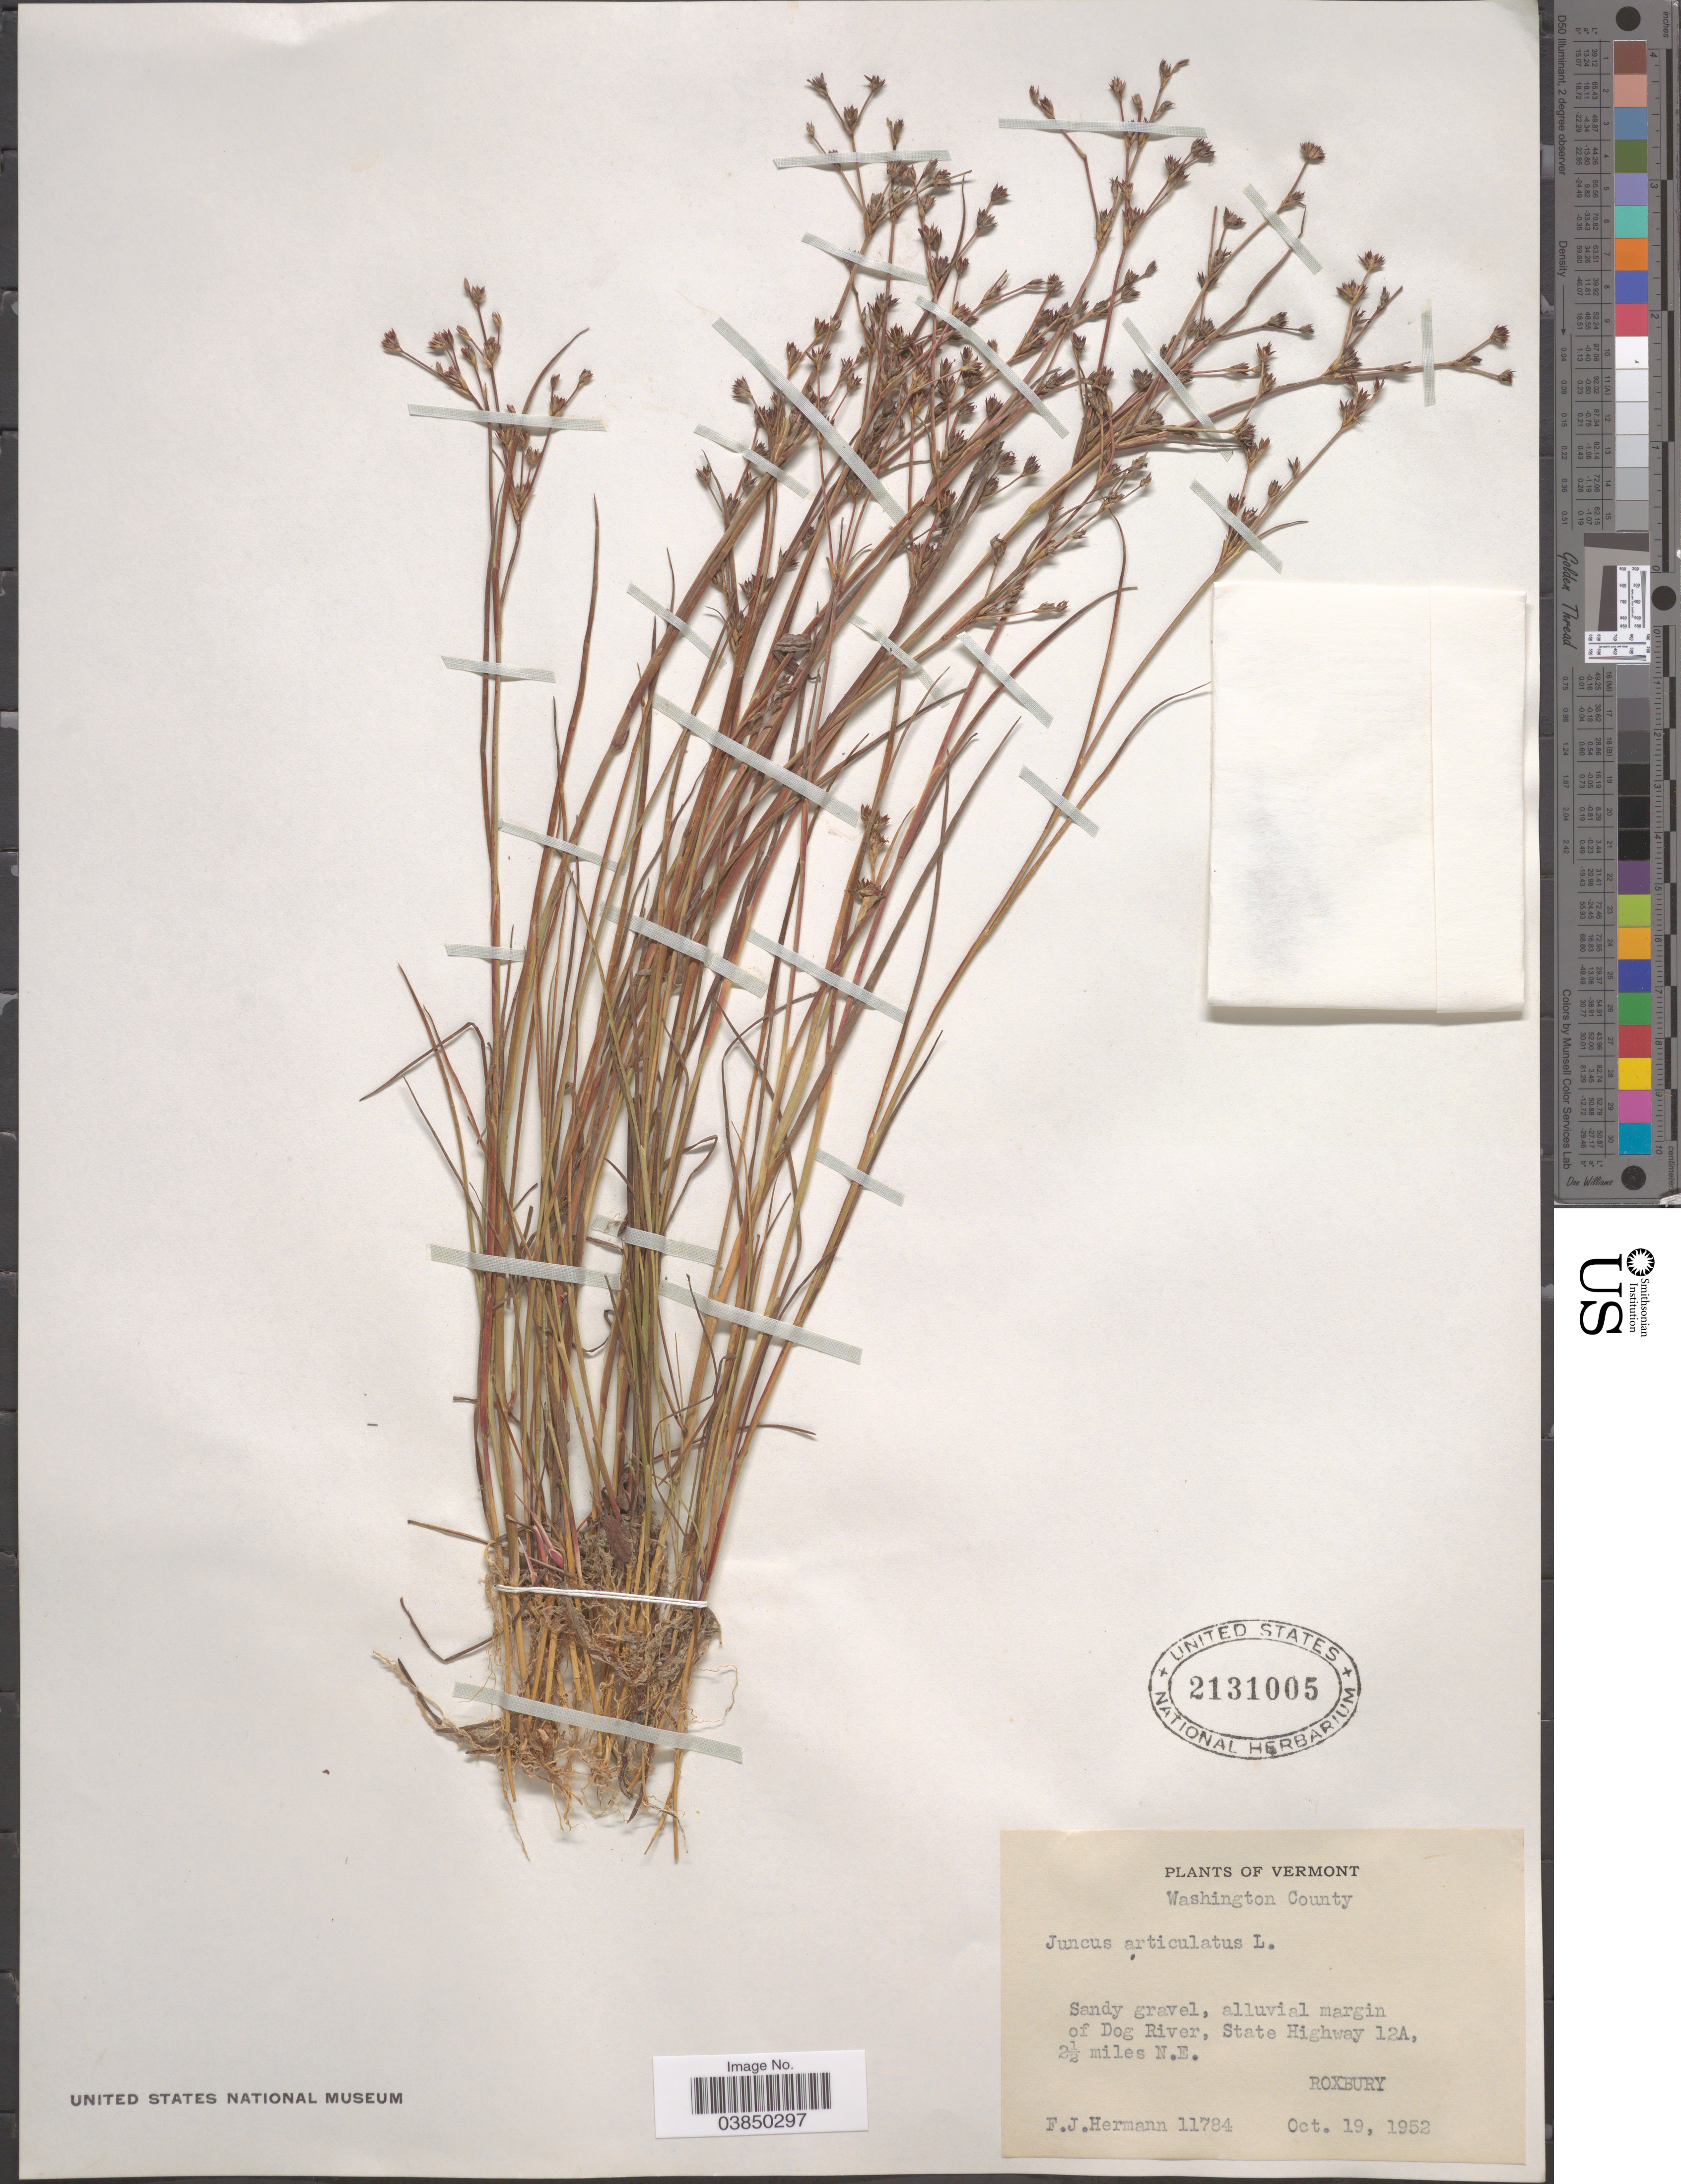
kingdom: Plantae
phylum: Tracheophyta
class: Liliopsida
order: Poales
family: Juncaceae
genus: Juncus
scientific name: Juncus articulatus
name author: L.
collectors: F. J. Hermann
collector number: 11784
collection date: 1952-10-19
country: United States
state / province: Vermont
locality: Washington County. Alluvial margin of Dog River, State Highway 12A, 2½ miles N.E. Roxbury.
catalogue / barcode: US 2131005